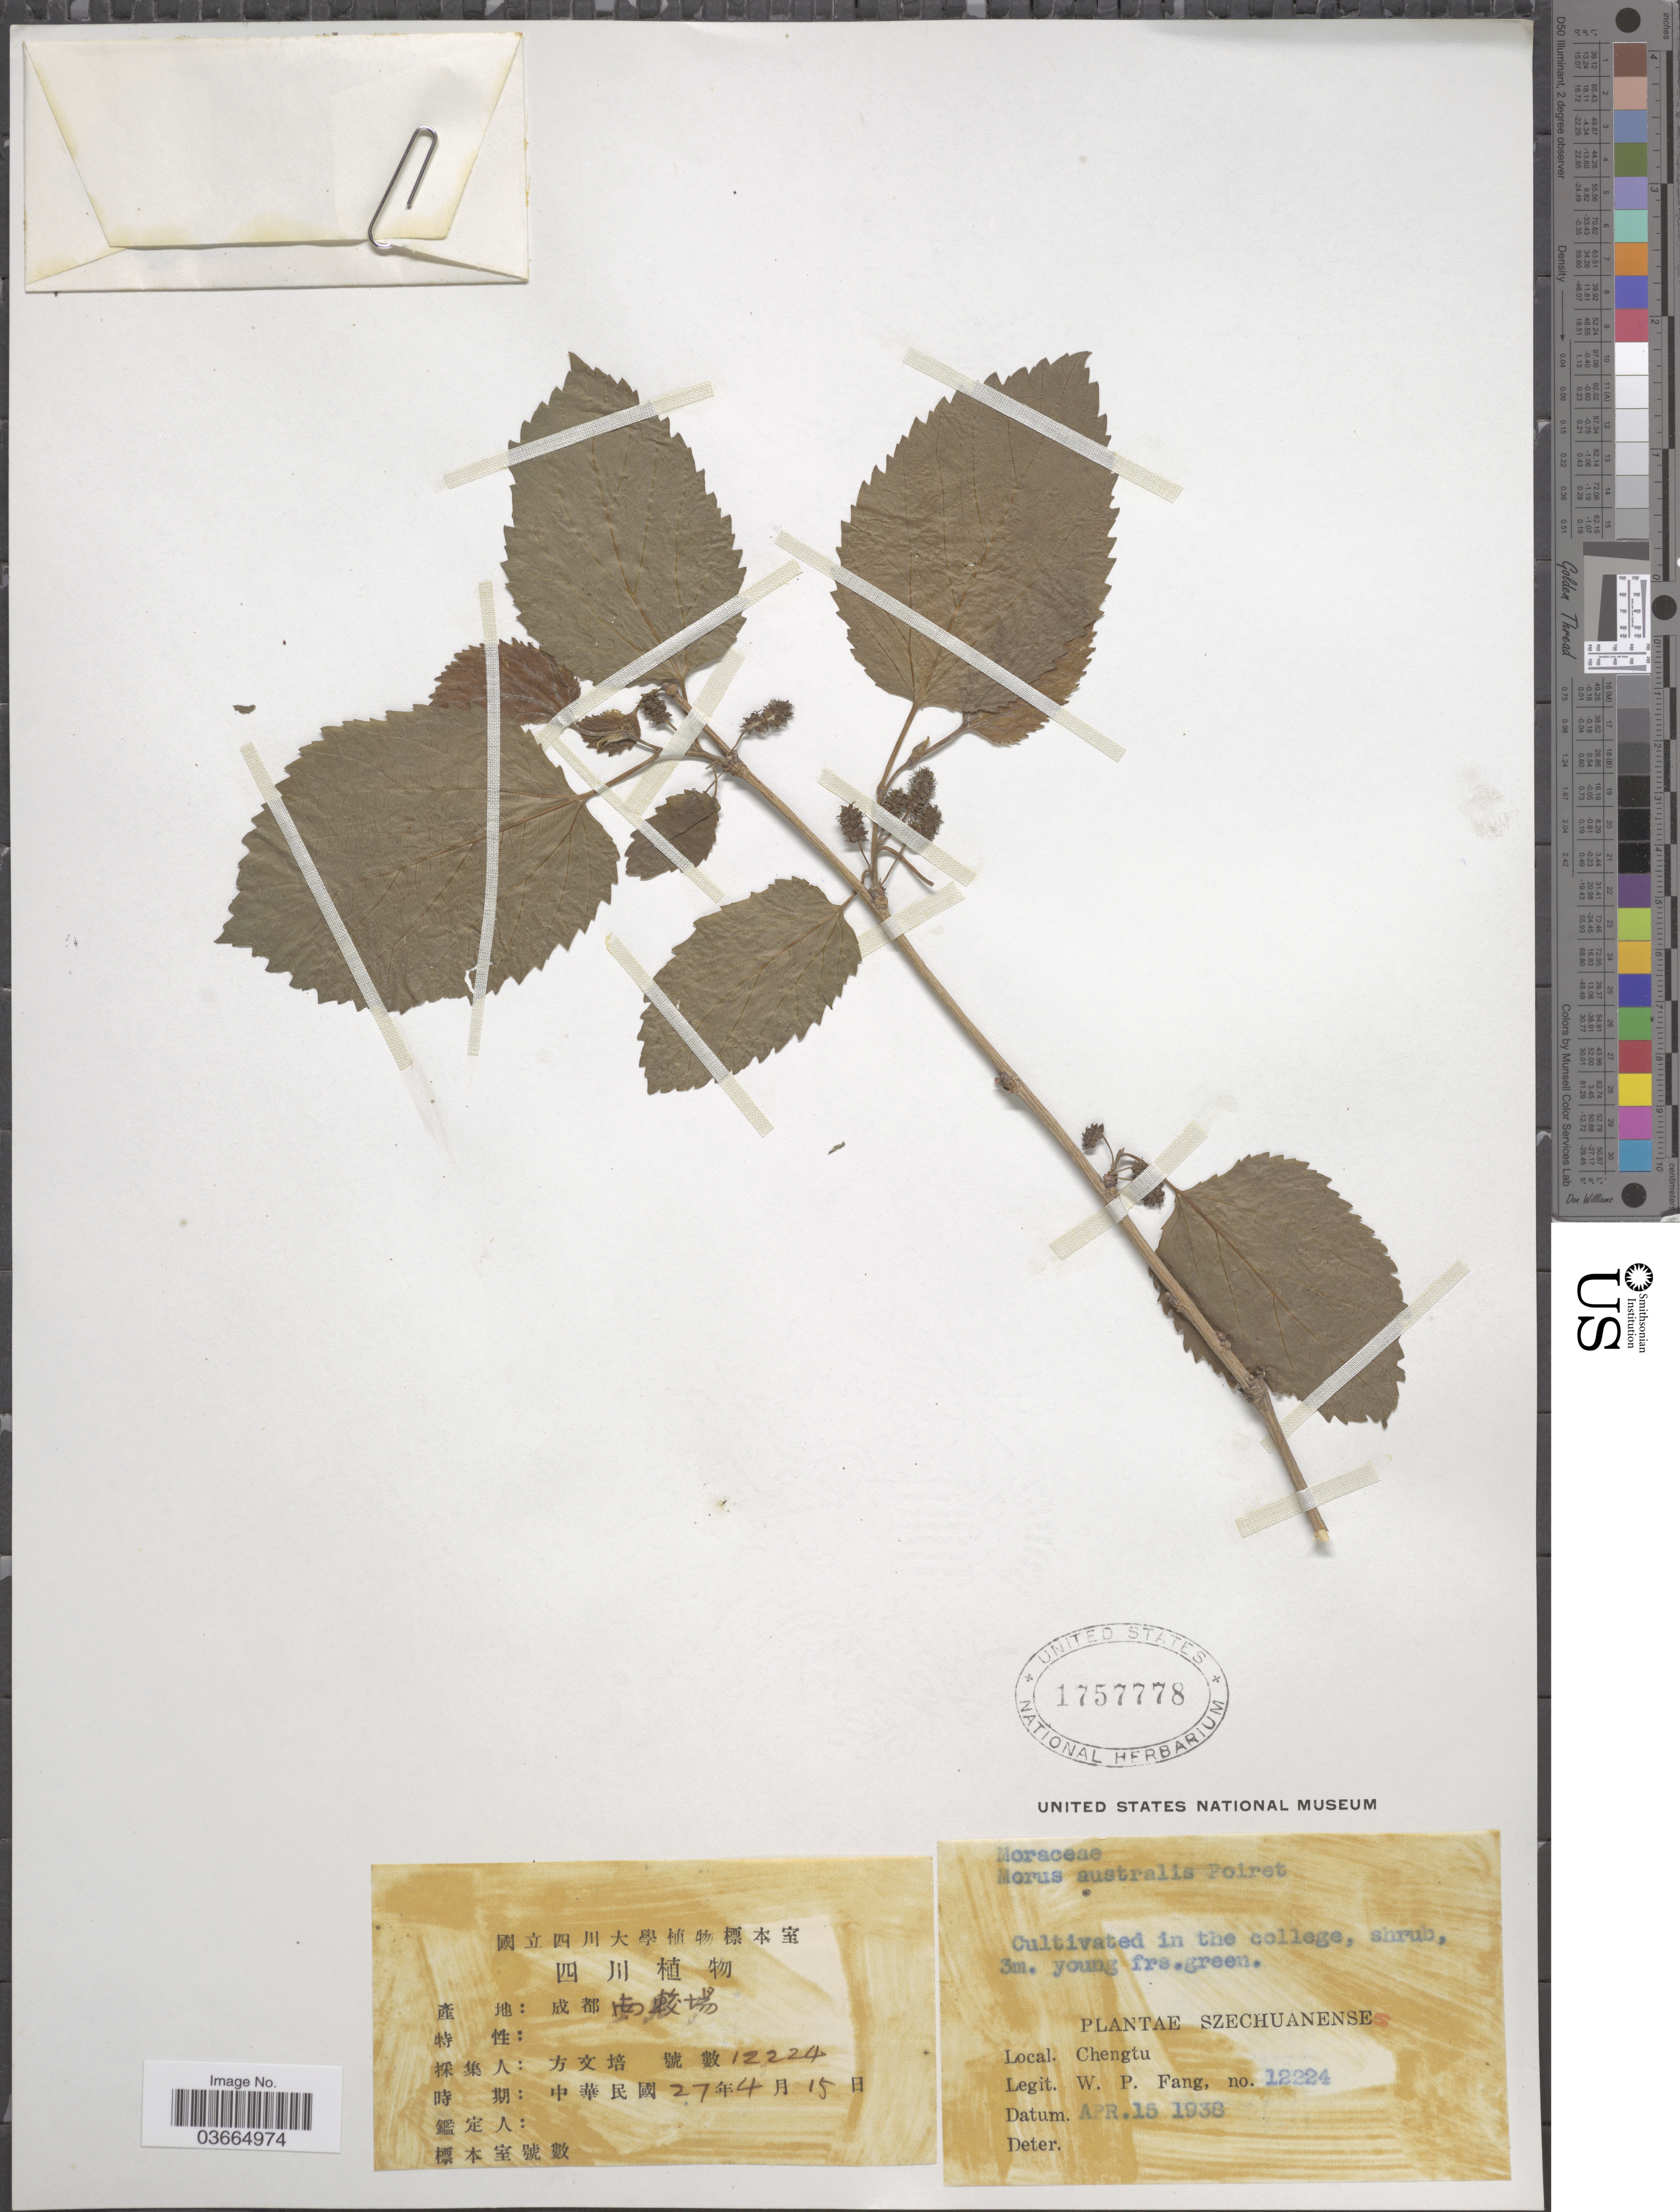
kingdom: Plantae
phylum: Tracheophyta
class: Magnoliopsida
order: Rosales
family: Moraceae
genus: Morus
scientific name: Morus australis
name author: Poir.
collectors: W. P. Fang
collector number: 12224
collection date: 1938-04-15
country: China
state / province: Sichuan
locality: Szechuanense. Chengtu.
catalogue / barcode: US 1757778